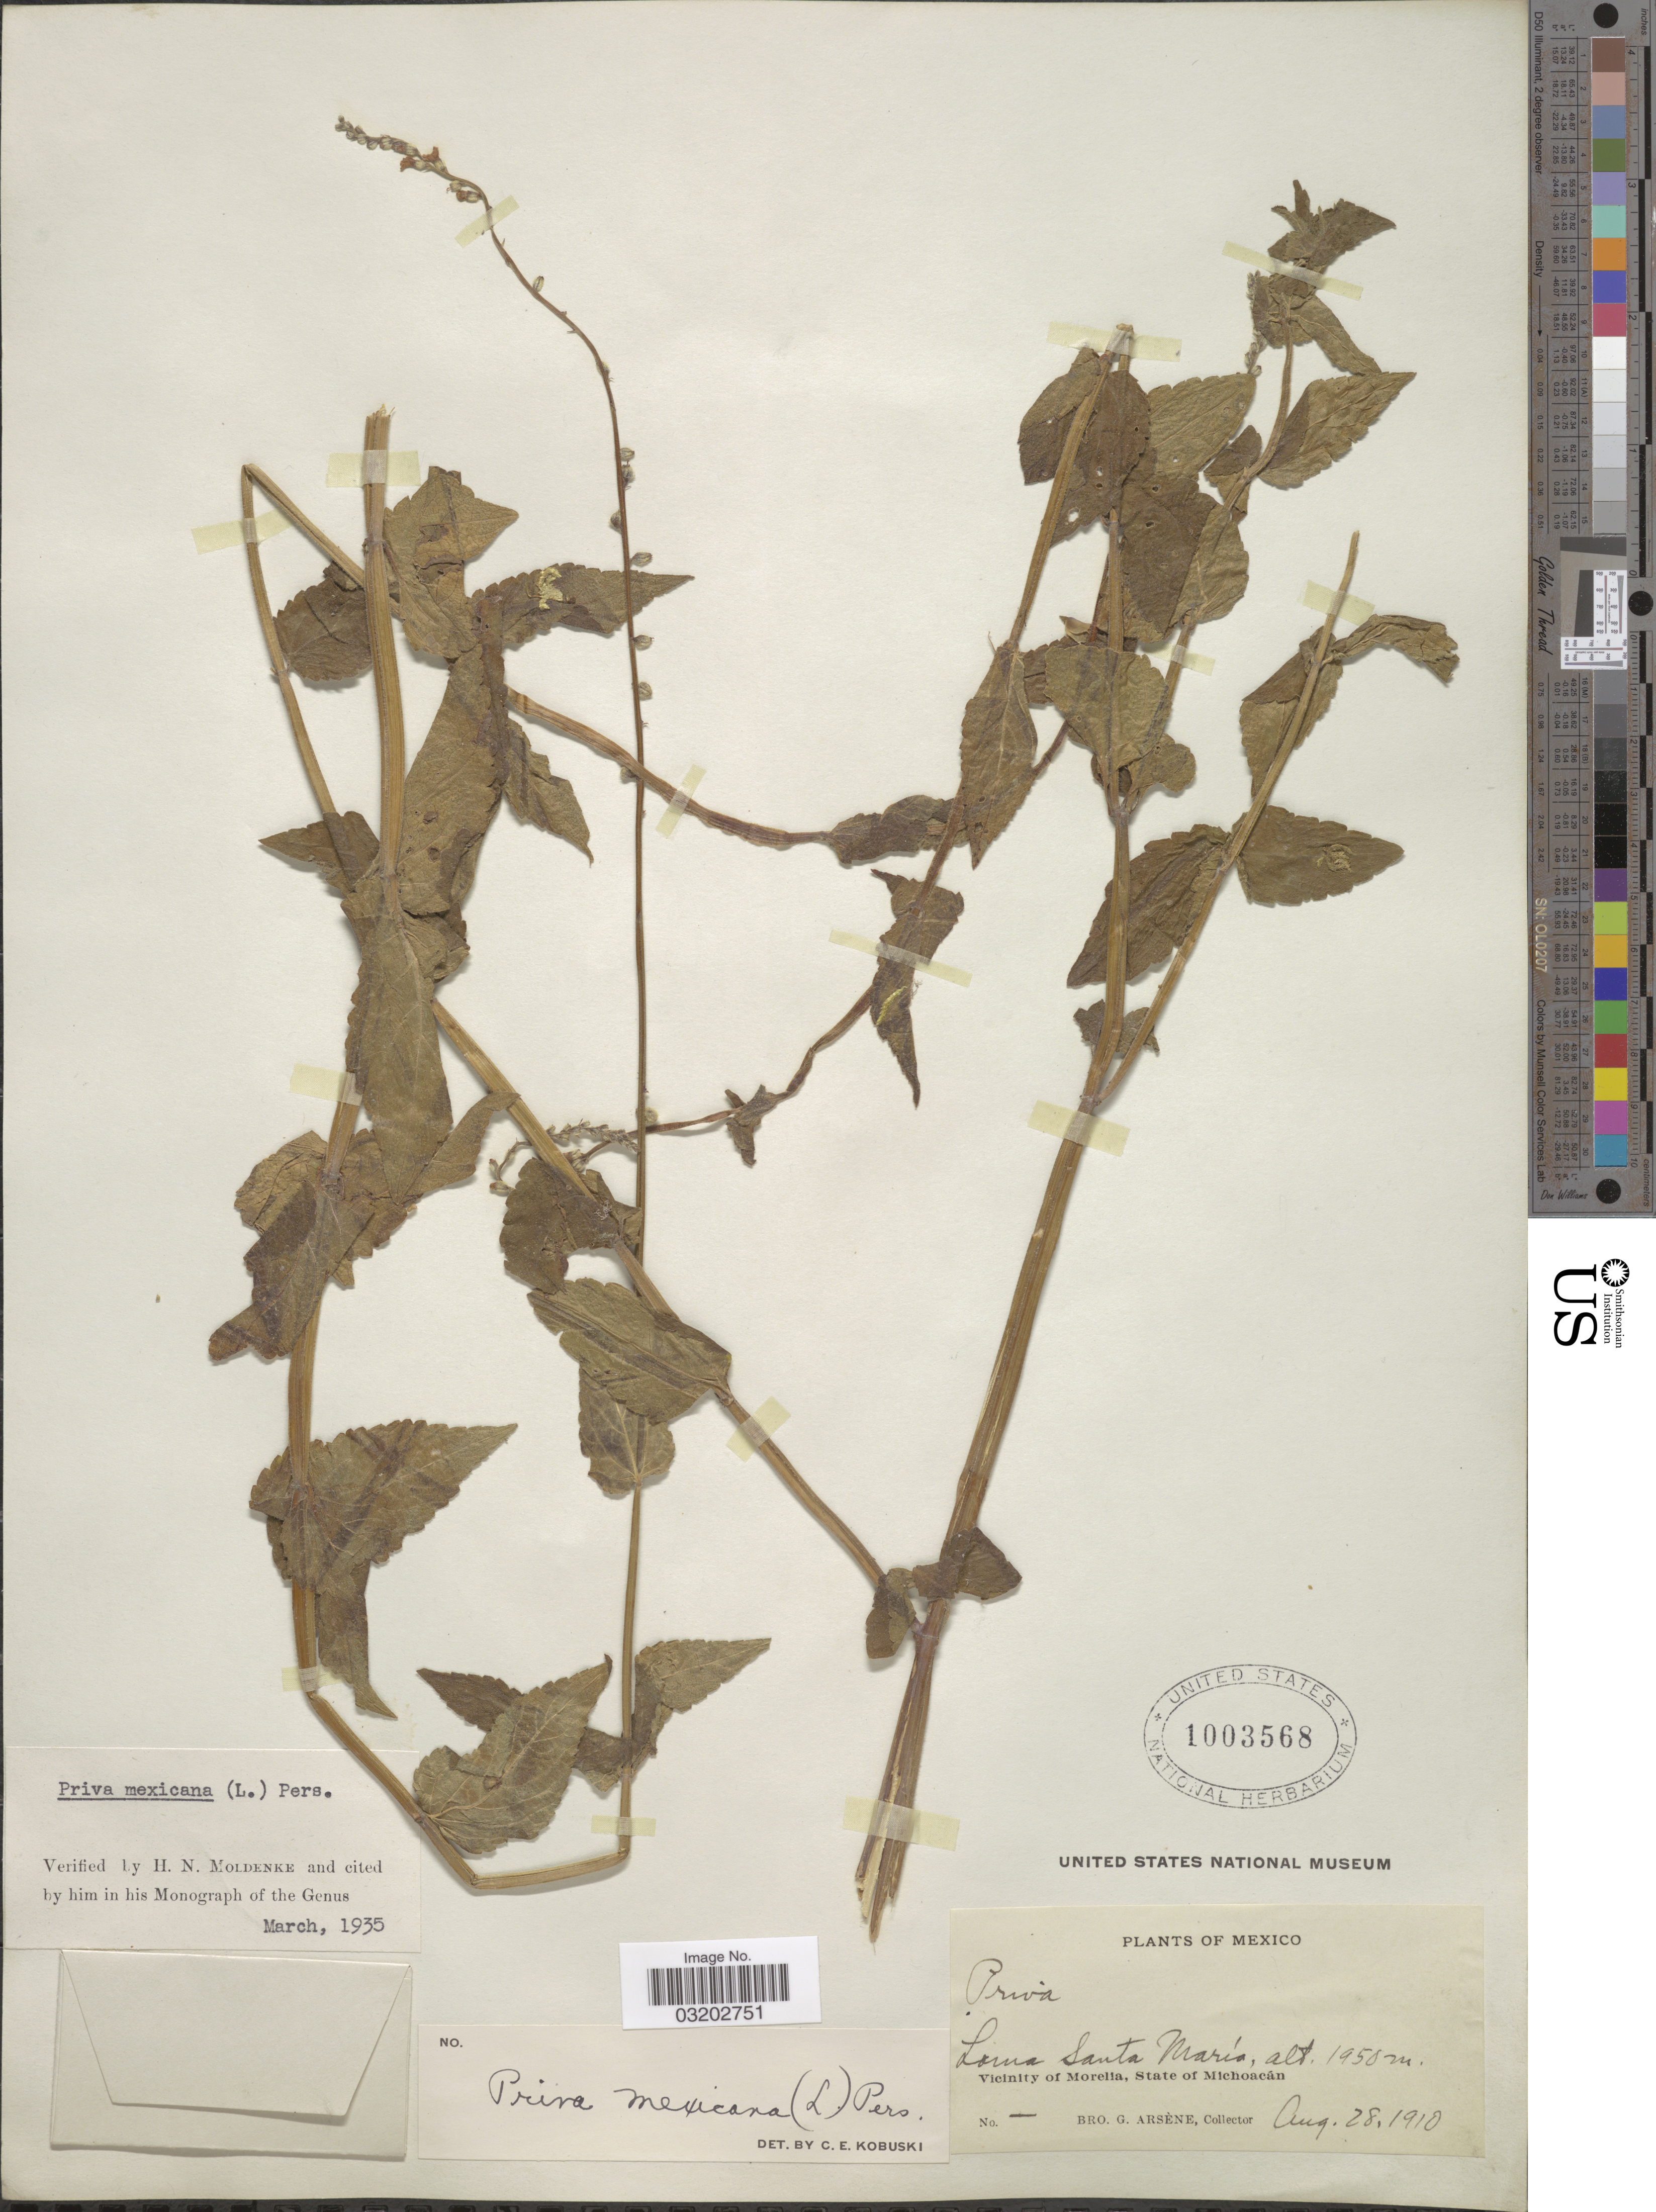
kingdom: Plantae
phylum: Tracheophyta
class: Magnoliopsida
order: Lamiales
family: Verbenaceae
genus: Priva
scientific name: Priva mexicana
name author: (L.) Pers.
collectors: Bro. G. Arsène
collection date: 1910-08-28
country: Mexico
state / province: Michoacán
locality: Loma Santa María. Vicinity of Morelia.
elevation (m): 1950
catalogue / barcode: US 1003568